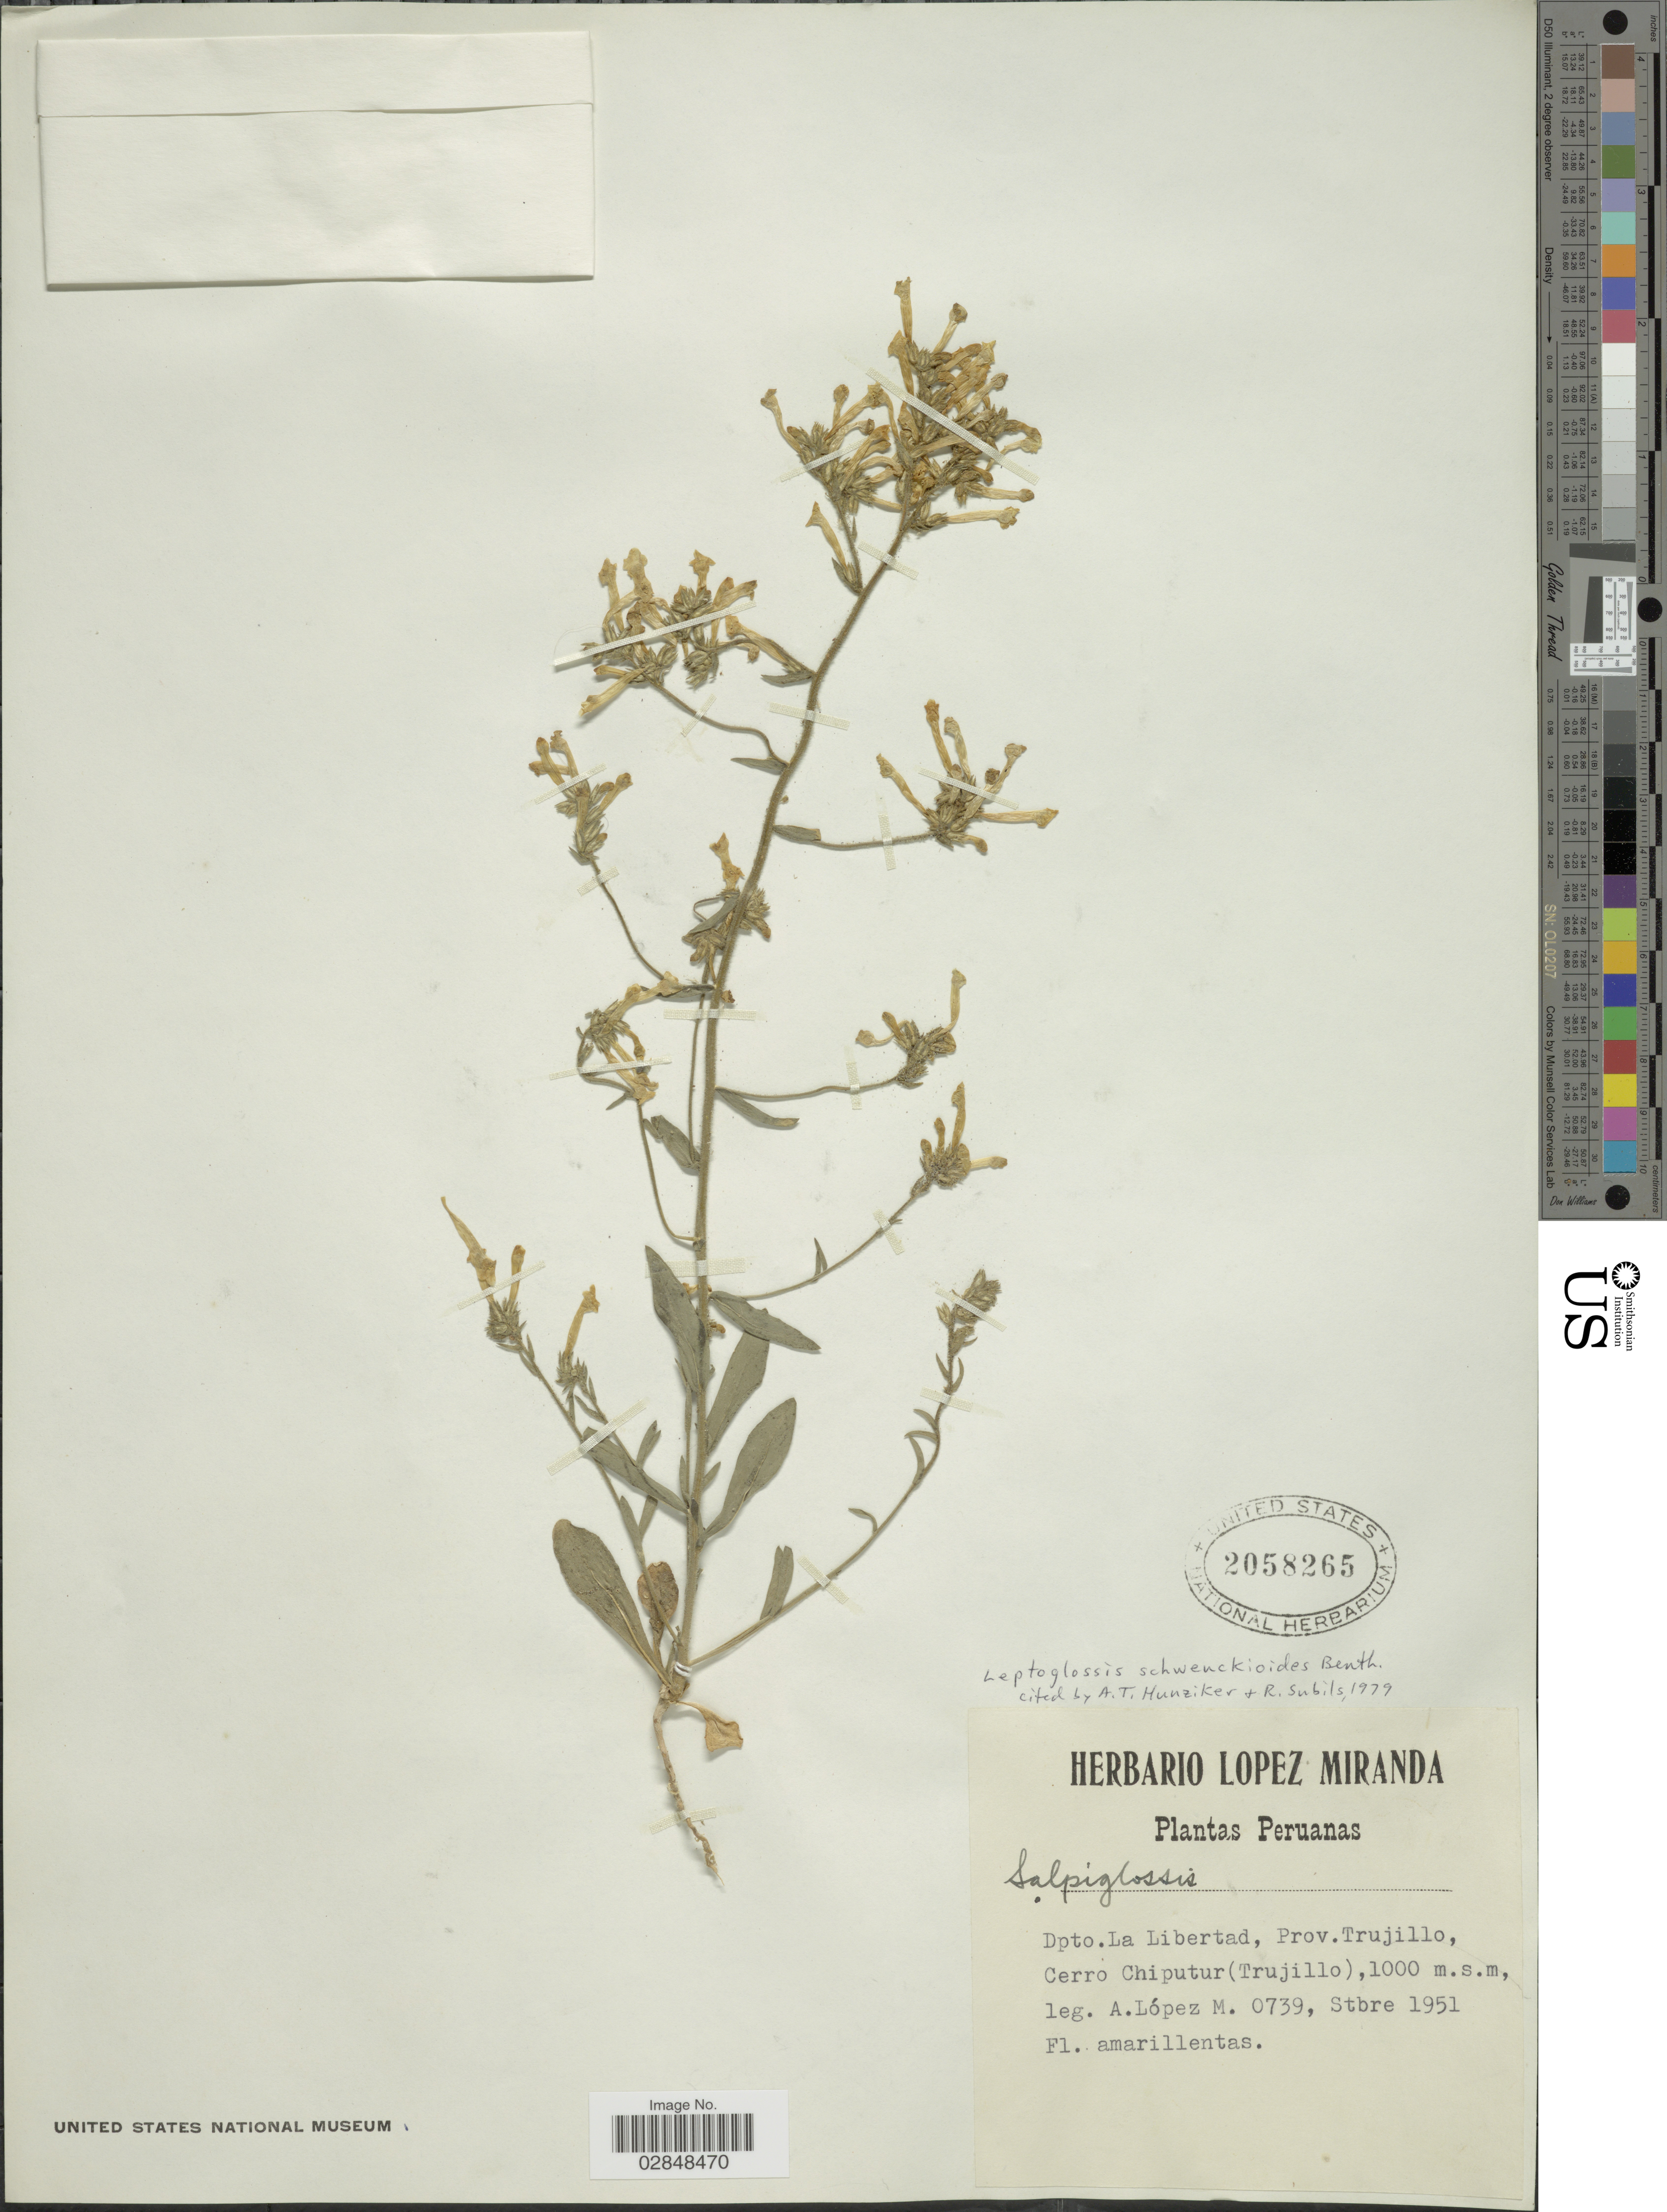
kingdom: Plantae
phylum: Tracheophyta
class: Magnoliopsida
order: Solanales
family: Solanaceae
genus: Leptoglossis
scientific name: Leptoglossis schwenckioides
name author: Benth.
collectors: A. López M.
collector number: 0739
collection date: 1951-09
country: Peru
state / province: La Libertad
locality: Dpto. La Libertad, Prov. Trujillo, Cerro Chiputur (Trujillo).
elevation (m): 1000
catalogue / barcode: US 2058265